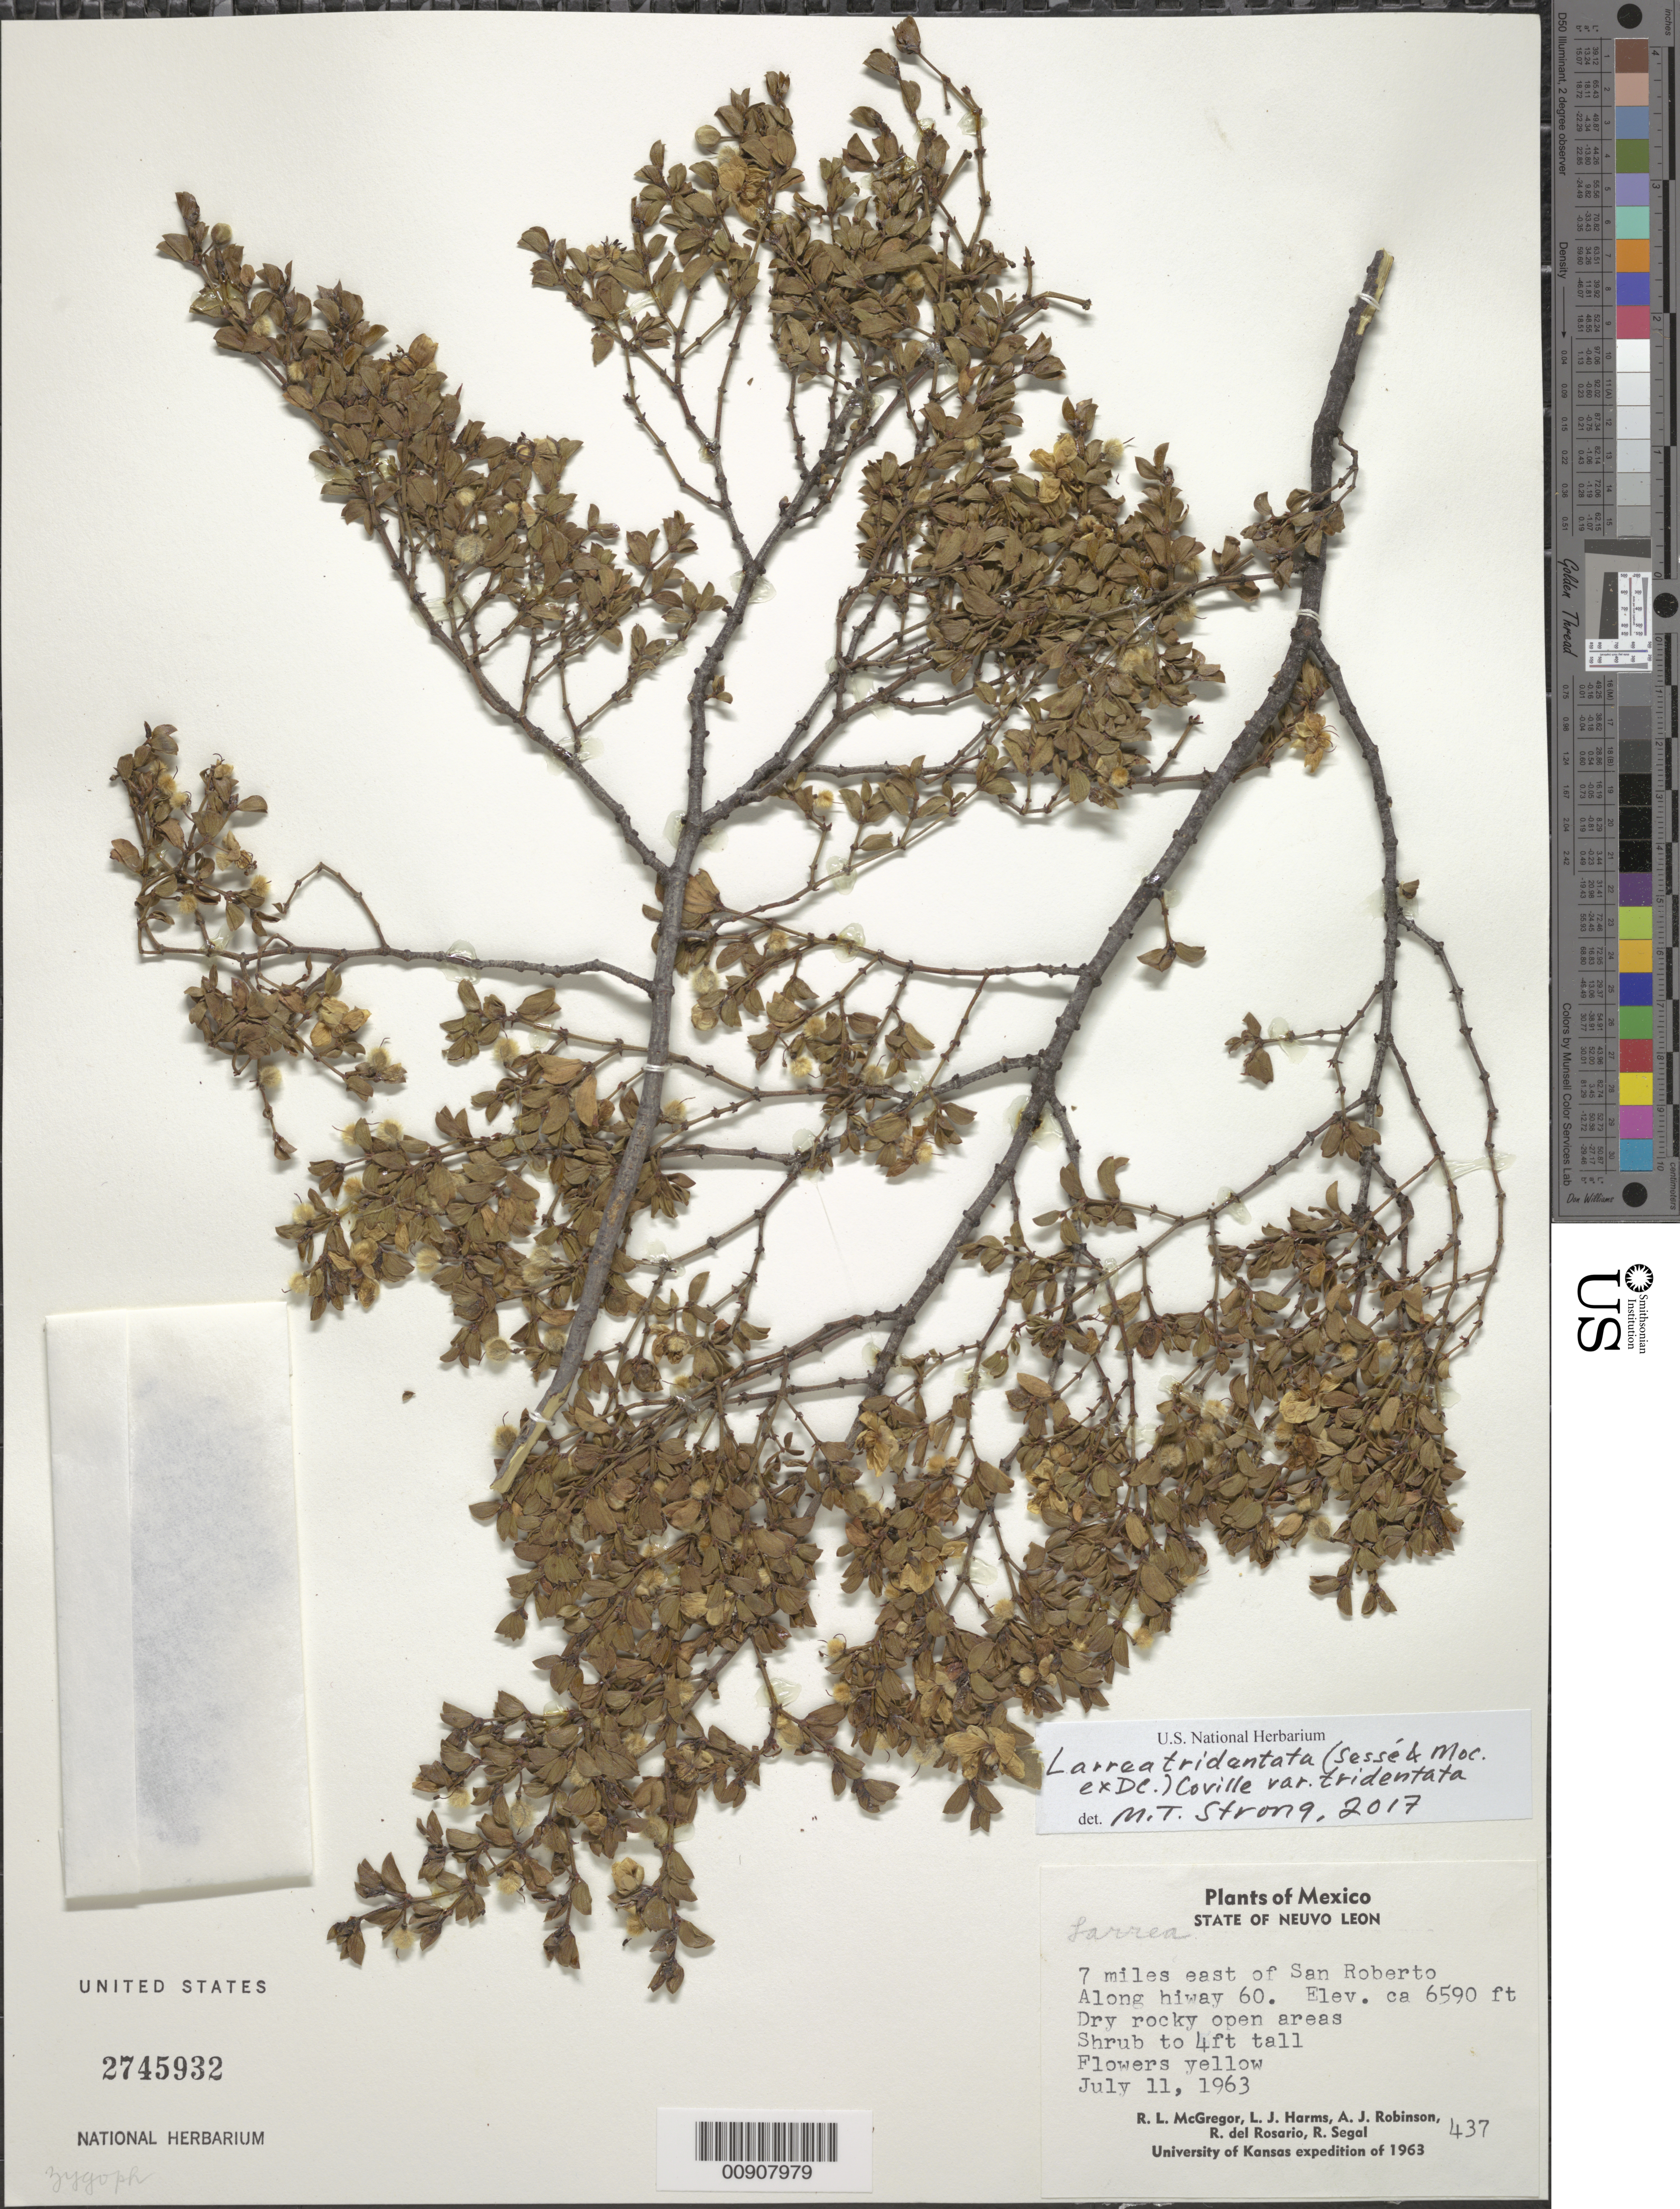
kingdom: Plantae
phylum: Tracheophyta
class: Magnoliopsida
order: Zygophyllales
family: Zygophyllaceae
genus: Larrea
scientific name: Larrea tridentata var. tridentata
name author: (Sessé & Moc. ex DC.) Coville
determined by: Strong, M. T., (US), Smithsonian Institution - National Museum of Natural History (UNITED STATES)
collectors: R. McGregor, L. Harms, A. J. Robinson, R. del Rosario & R. Segal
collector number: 437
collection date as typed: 11 Jul 1963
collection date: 1963-07-11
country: Mexico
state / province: Nuevo León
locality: State of Neuvo León: 7 miles east of San Roberto along hwy 60.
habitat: Dry rocky open areas.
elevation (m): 2009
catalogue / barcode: US 2745932